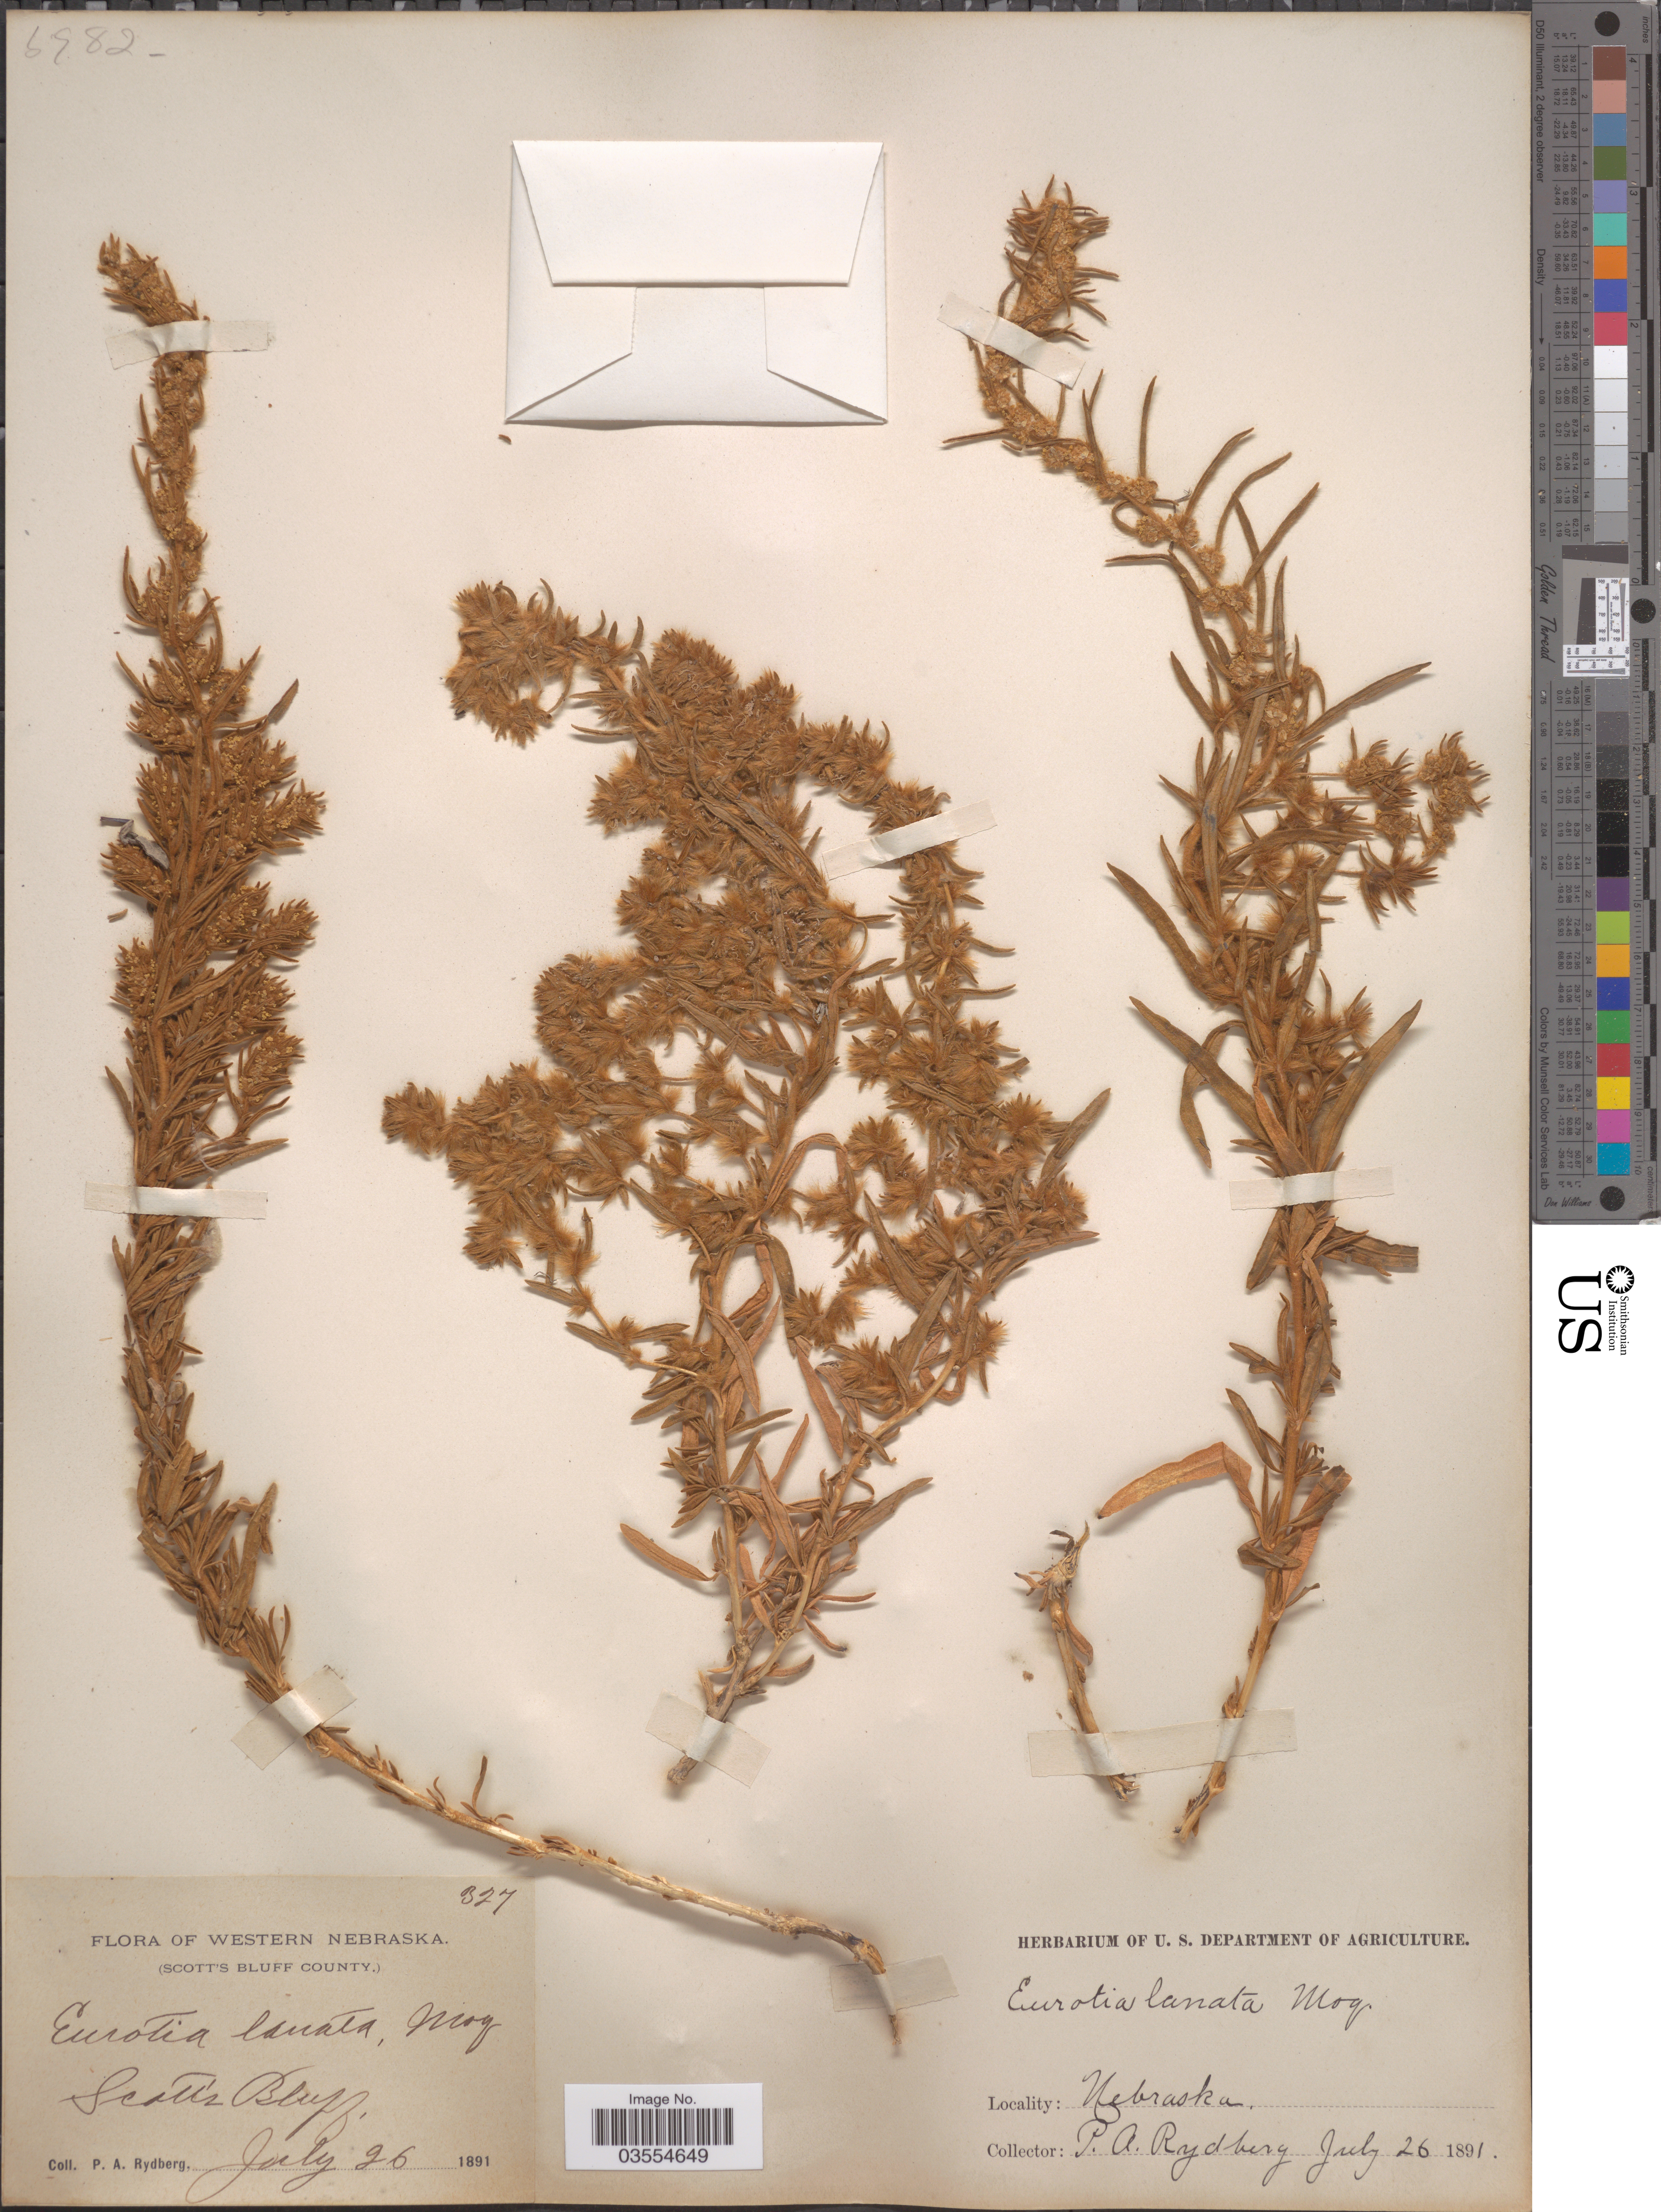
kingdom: Plantae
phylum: Tracheophyta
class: Magnoliopsida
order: Caryophyllales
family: Amaranthaceae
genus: Krascheninnikovia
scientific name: Krascheninnikovia lanata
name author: (Pursh) A. Meeuse & A.Smit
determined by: U.S. National Herbarium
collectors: P. A. Rydberg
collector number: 327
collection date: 1891-07-26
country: United States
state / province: Nebraska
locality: Western Nebraska (Scott's Bluff County). Scott's Bluff.